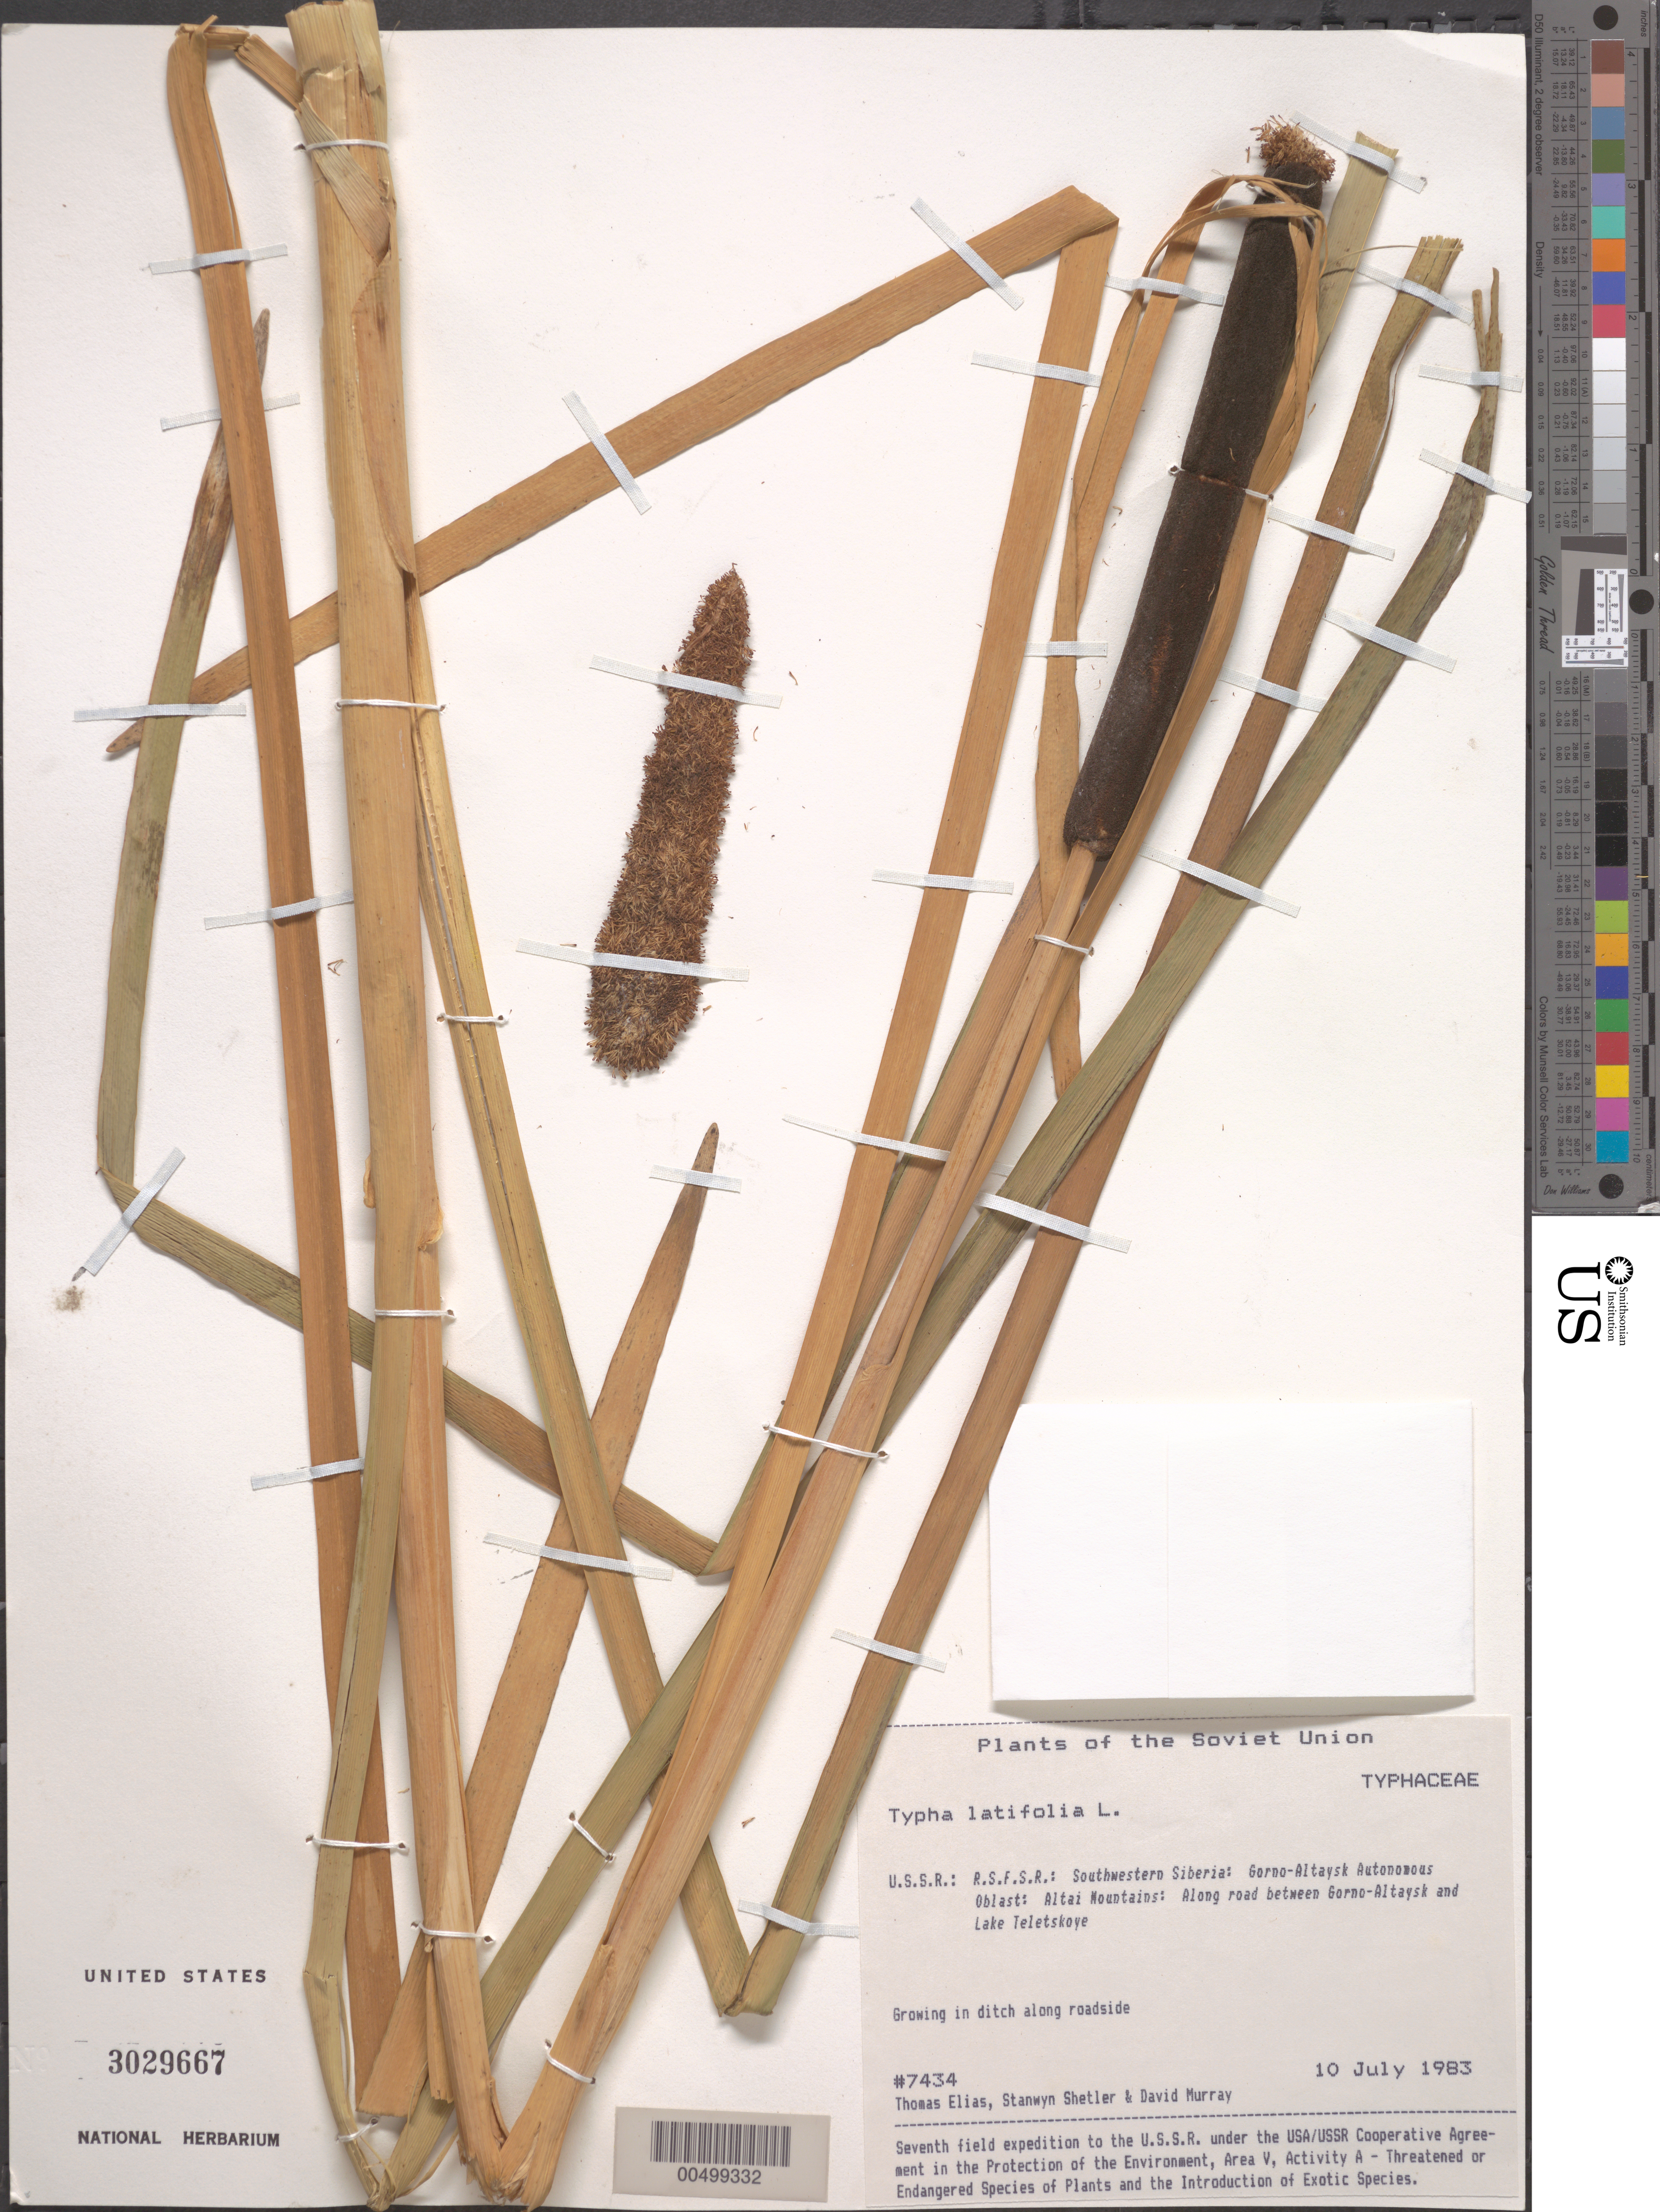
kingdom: Plantae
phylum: Tracheophyta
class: Liliopsida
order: Poales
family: Typhaceae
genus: Typha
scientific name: Typha latifolia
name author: L.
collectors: T. Elias, S. Shetler & D. F. Murray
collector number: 7434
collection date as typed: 10 Jul 1983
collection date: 1983-07-10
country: Russian Federation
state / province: Altai Republic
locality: Altai Mountains, along road between Gorno-Altaysk and Lake Teletskoye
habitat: growing in ditch along roadside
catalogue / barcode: US 3029667